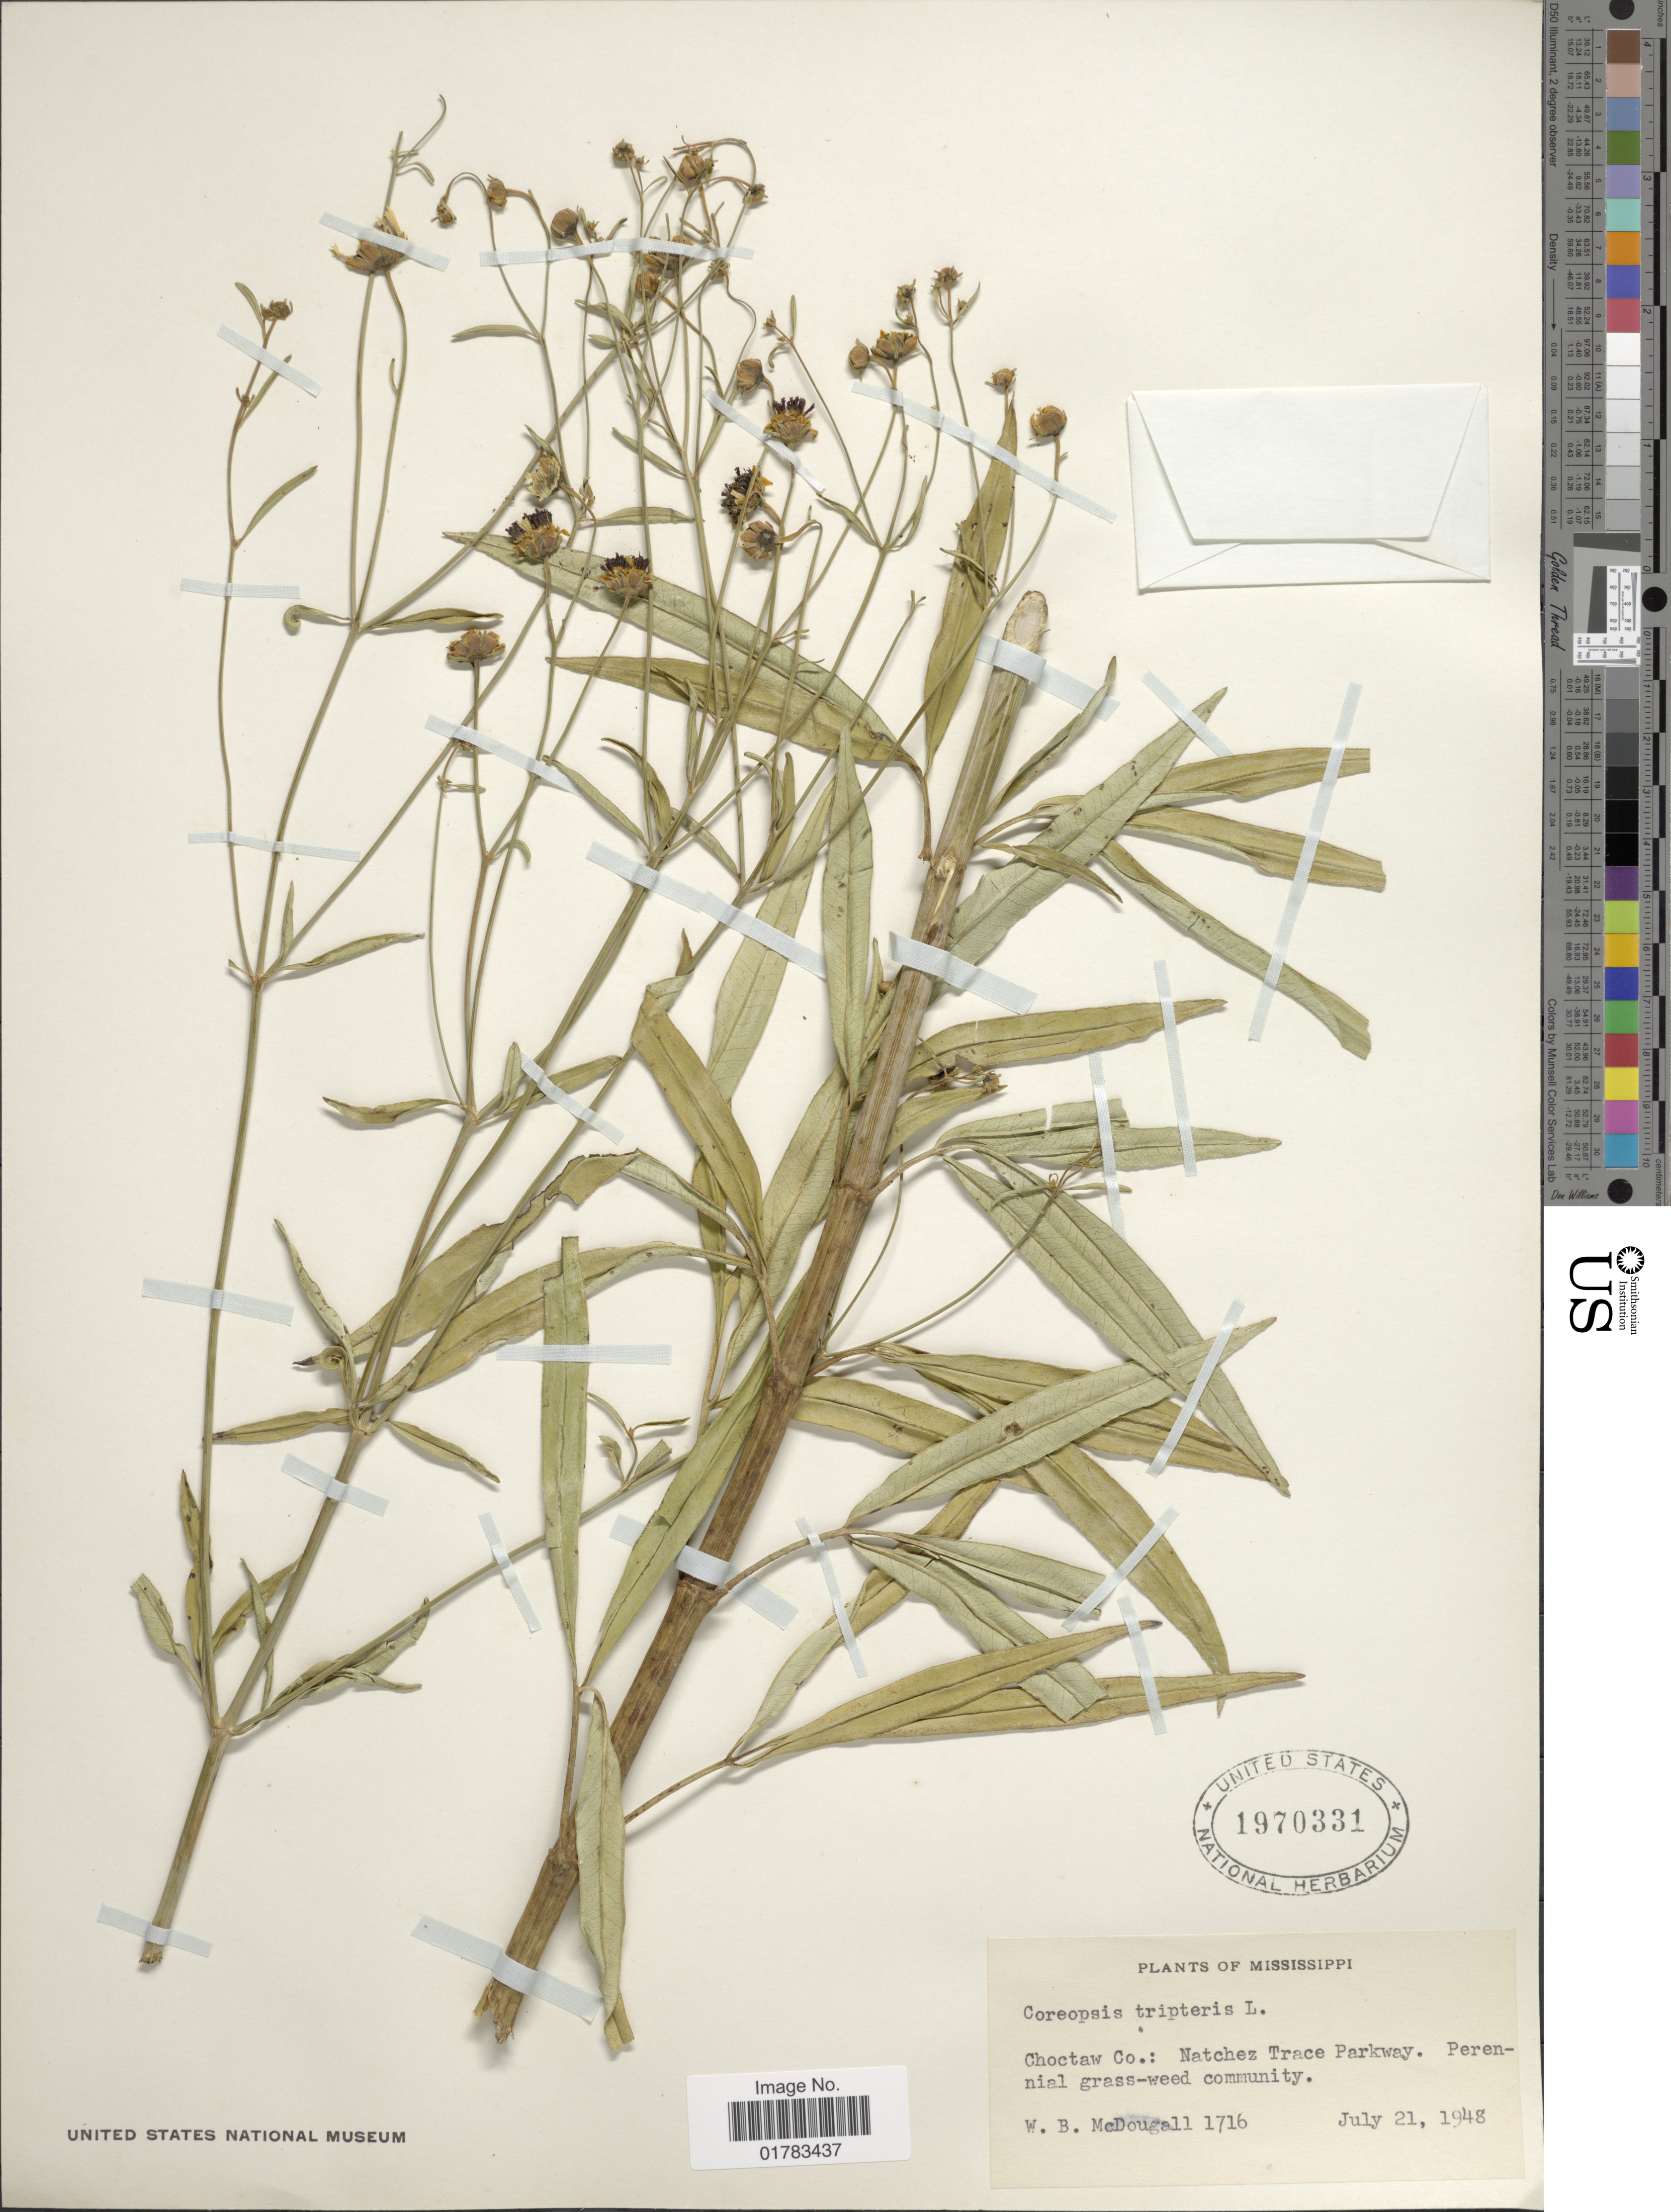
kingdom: Plantae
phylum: Tracheophyta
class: Magnoliopsida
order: Asterales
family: Asteraceae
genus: Coreopsis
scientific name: Coreopsis tripteris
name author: L.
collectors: W. B. McDougall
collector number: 1716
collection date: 1948-07-21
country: United States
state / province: Mississippi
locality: Choctaw Co.: Natchez Trace Parkway, perennial grass-weed community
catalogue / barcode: US 1970331